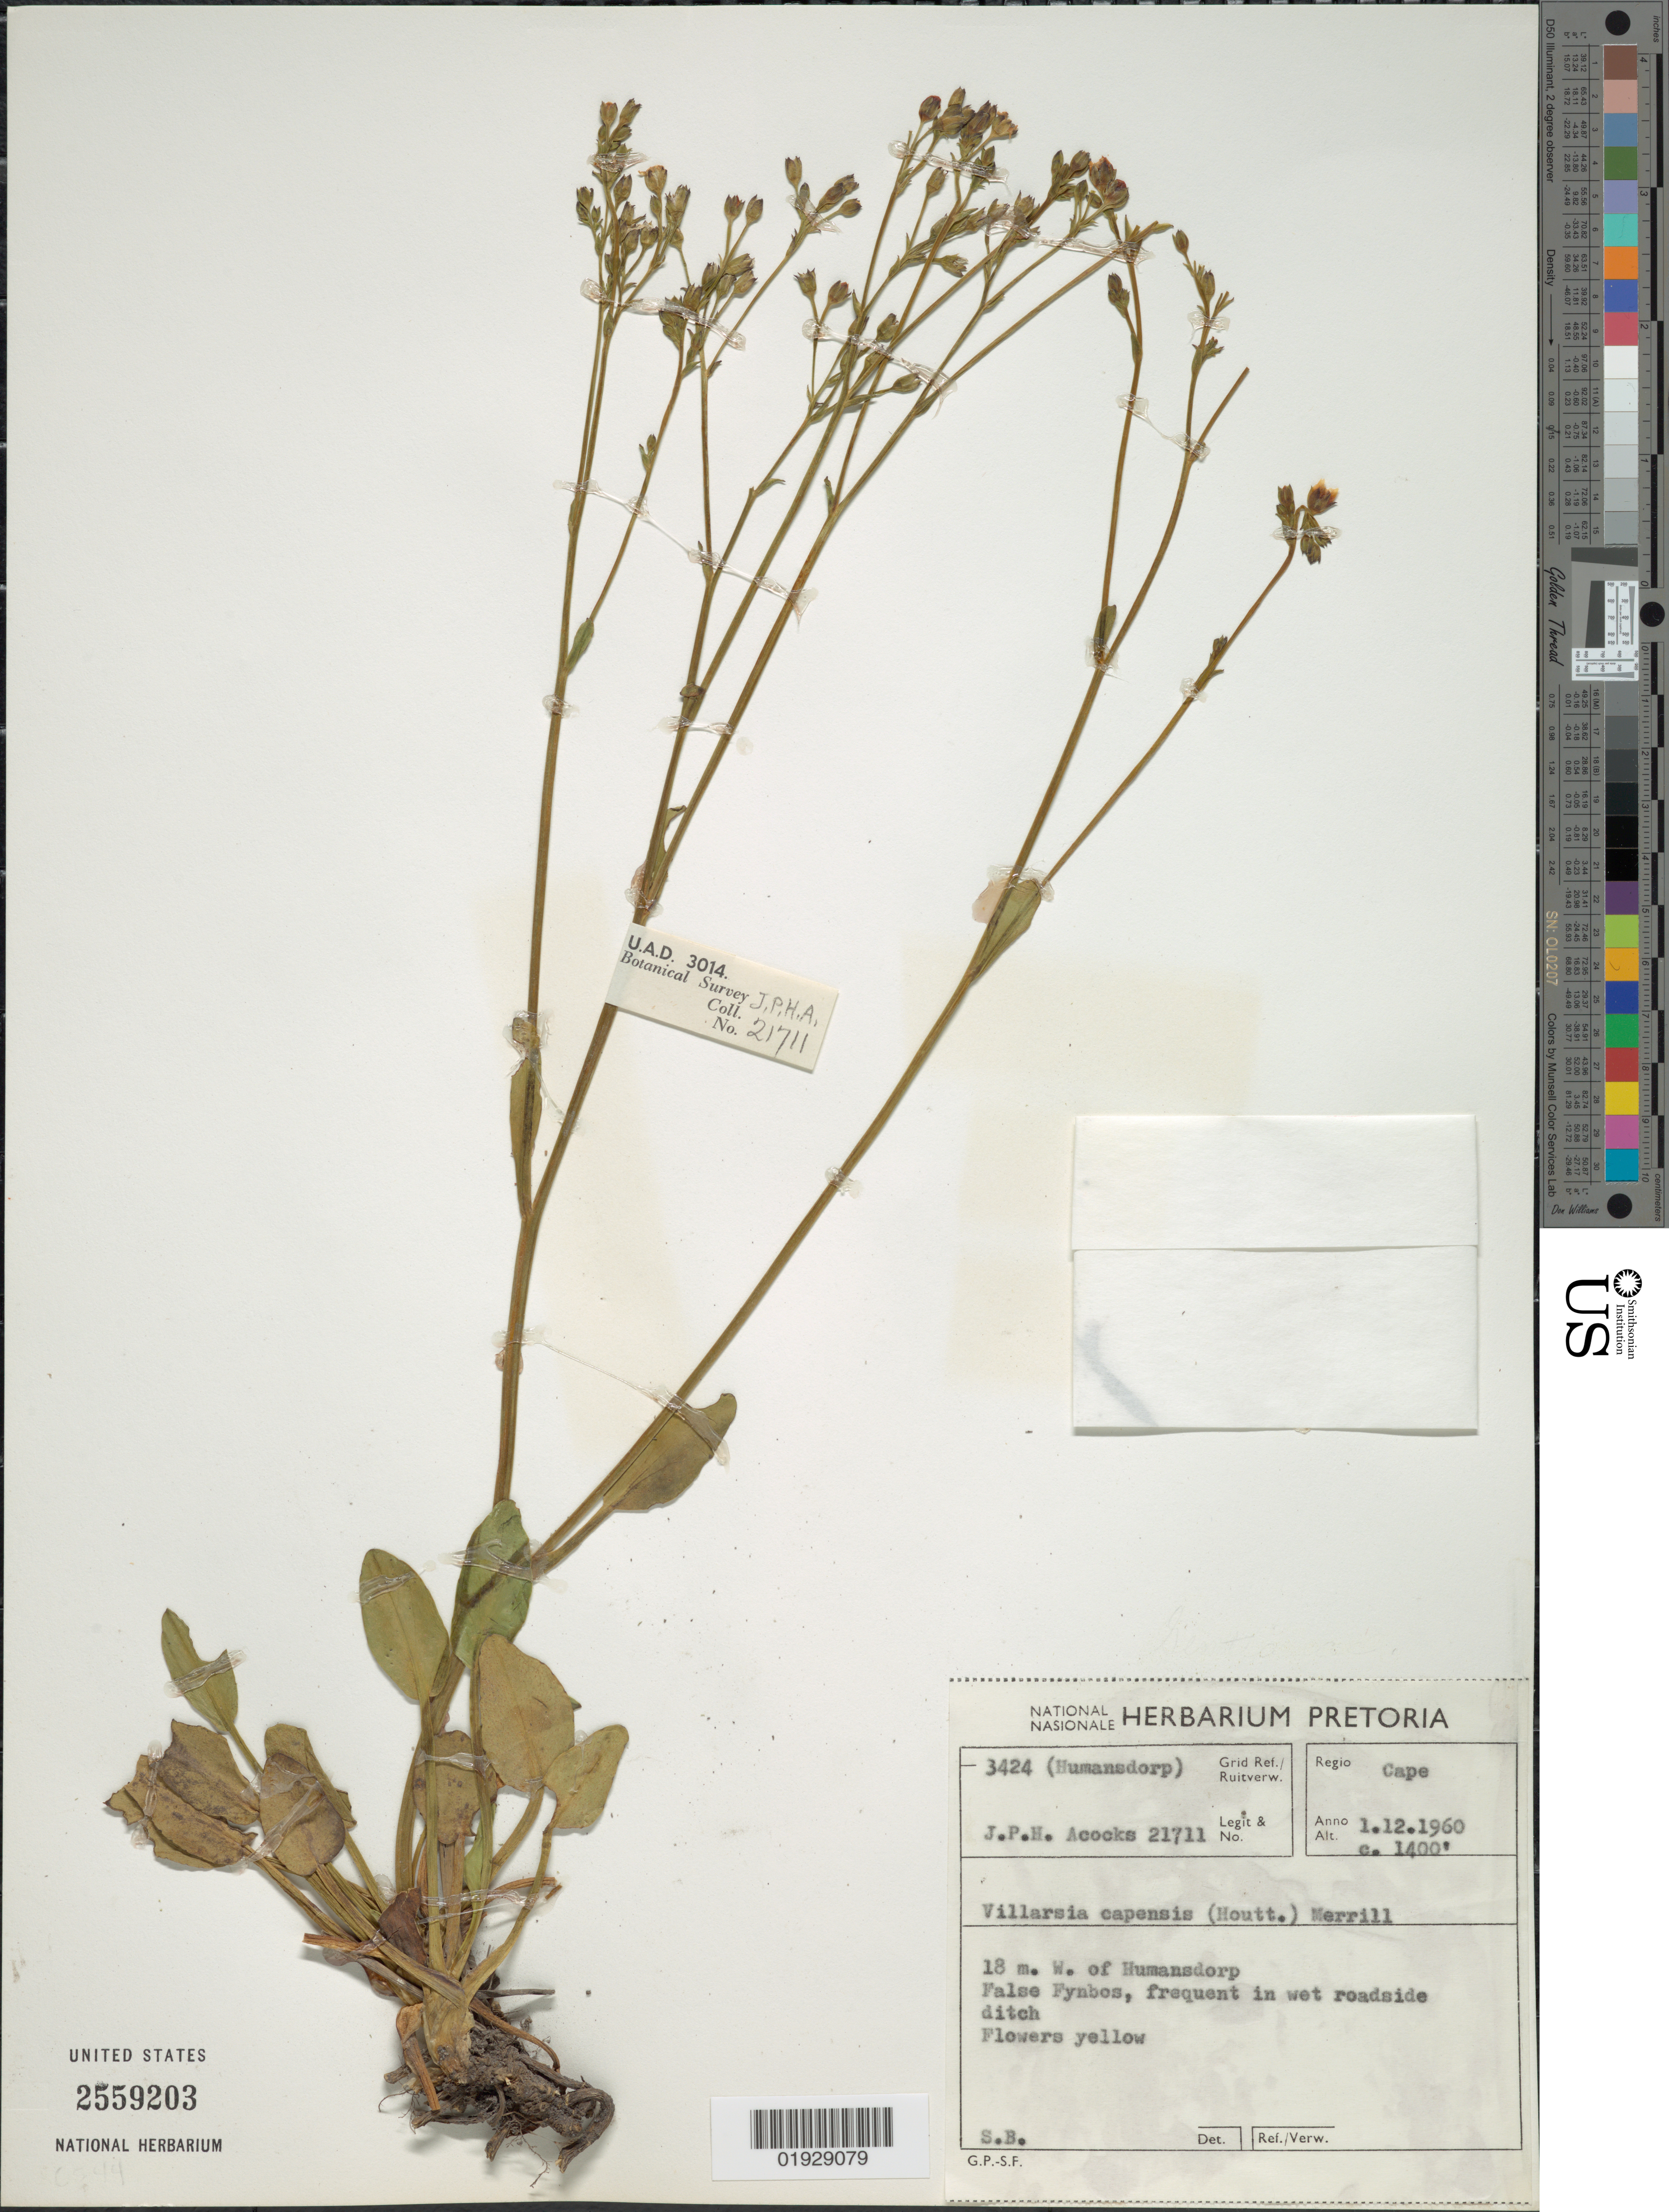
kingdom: Plantae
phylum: Tracheophyta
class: Magnoliopsida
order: Asterales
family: Menyanthaceae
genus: Villarsia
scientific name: Villarsia capensis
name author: Merr.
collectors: J. P. Acocks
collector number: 21711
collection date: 1960-12-01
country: South Africa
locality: Grid Ref./Ruitverw. 3424 (Humansdorp), Regio Cape, 18 m. W. of Humansdorp.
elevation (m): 427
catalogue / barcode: US 2559203